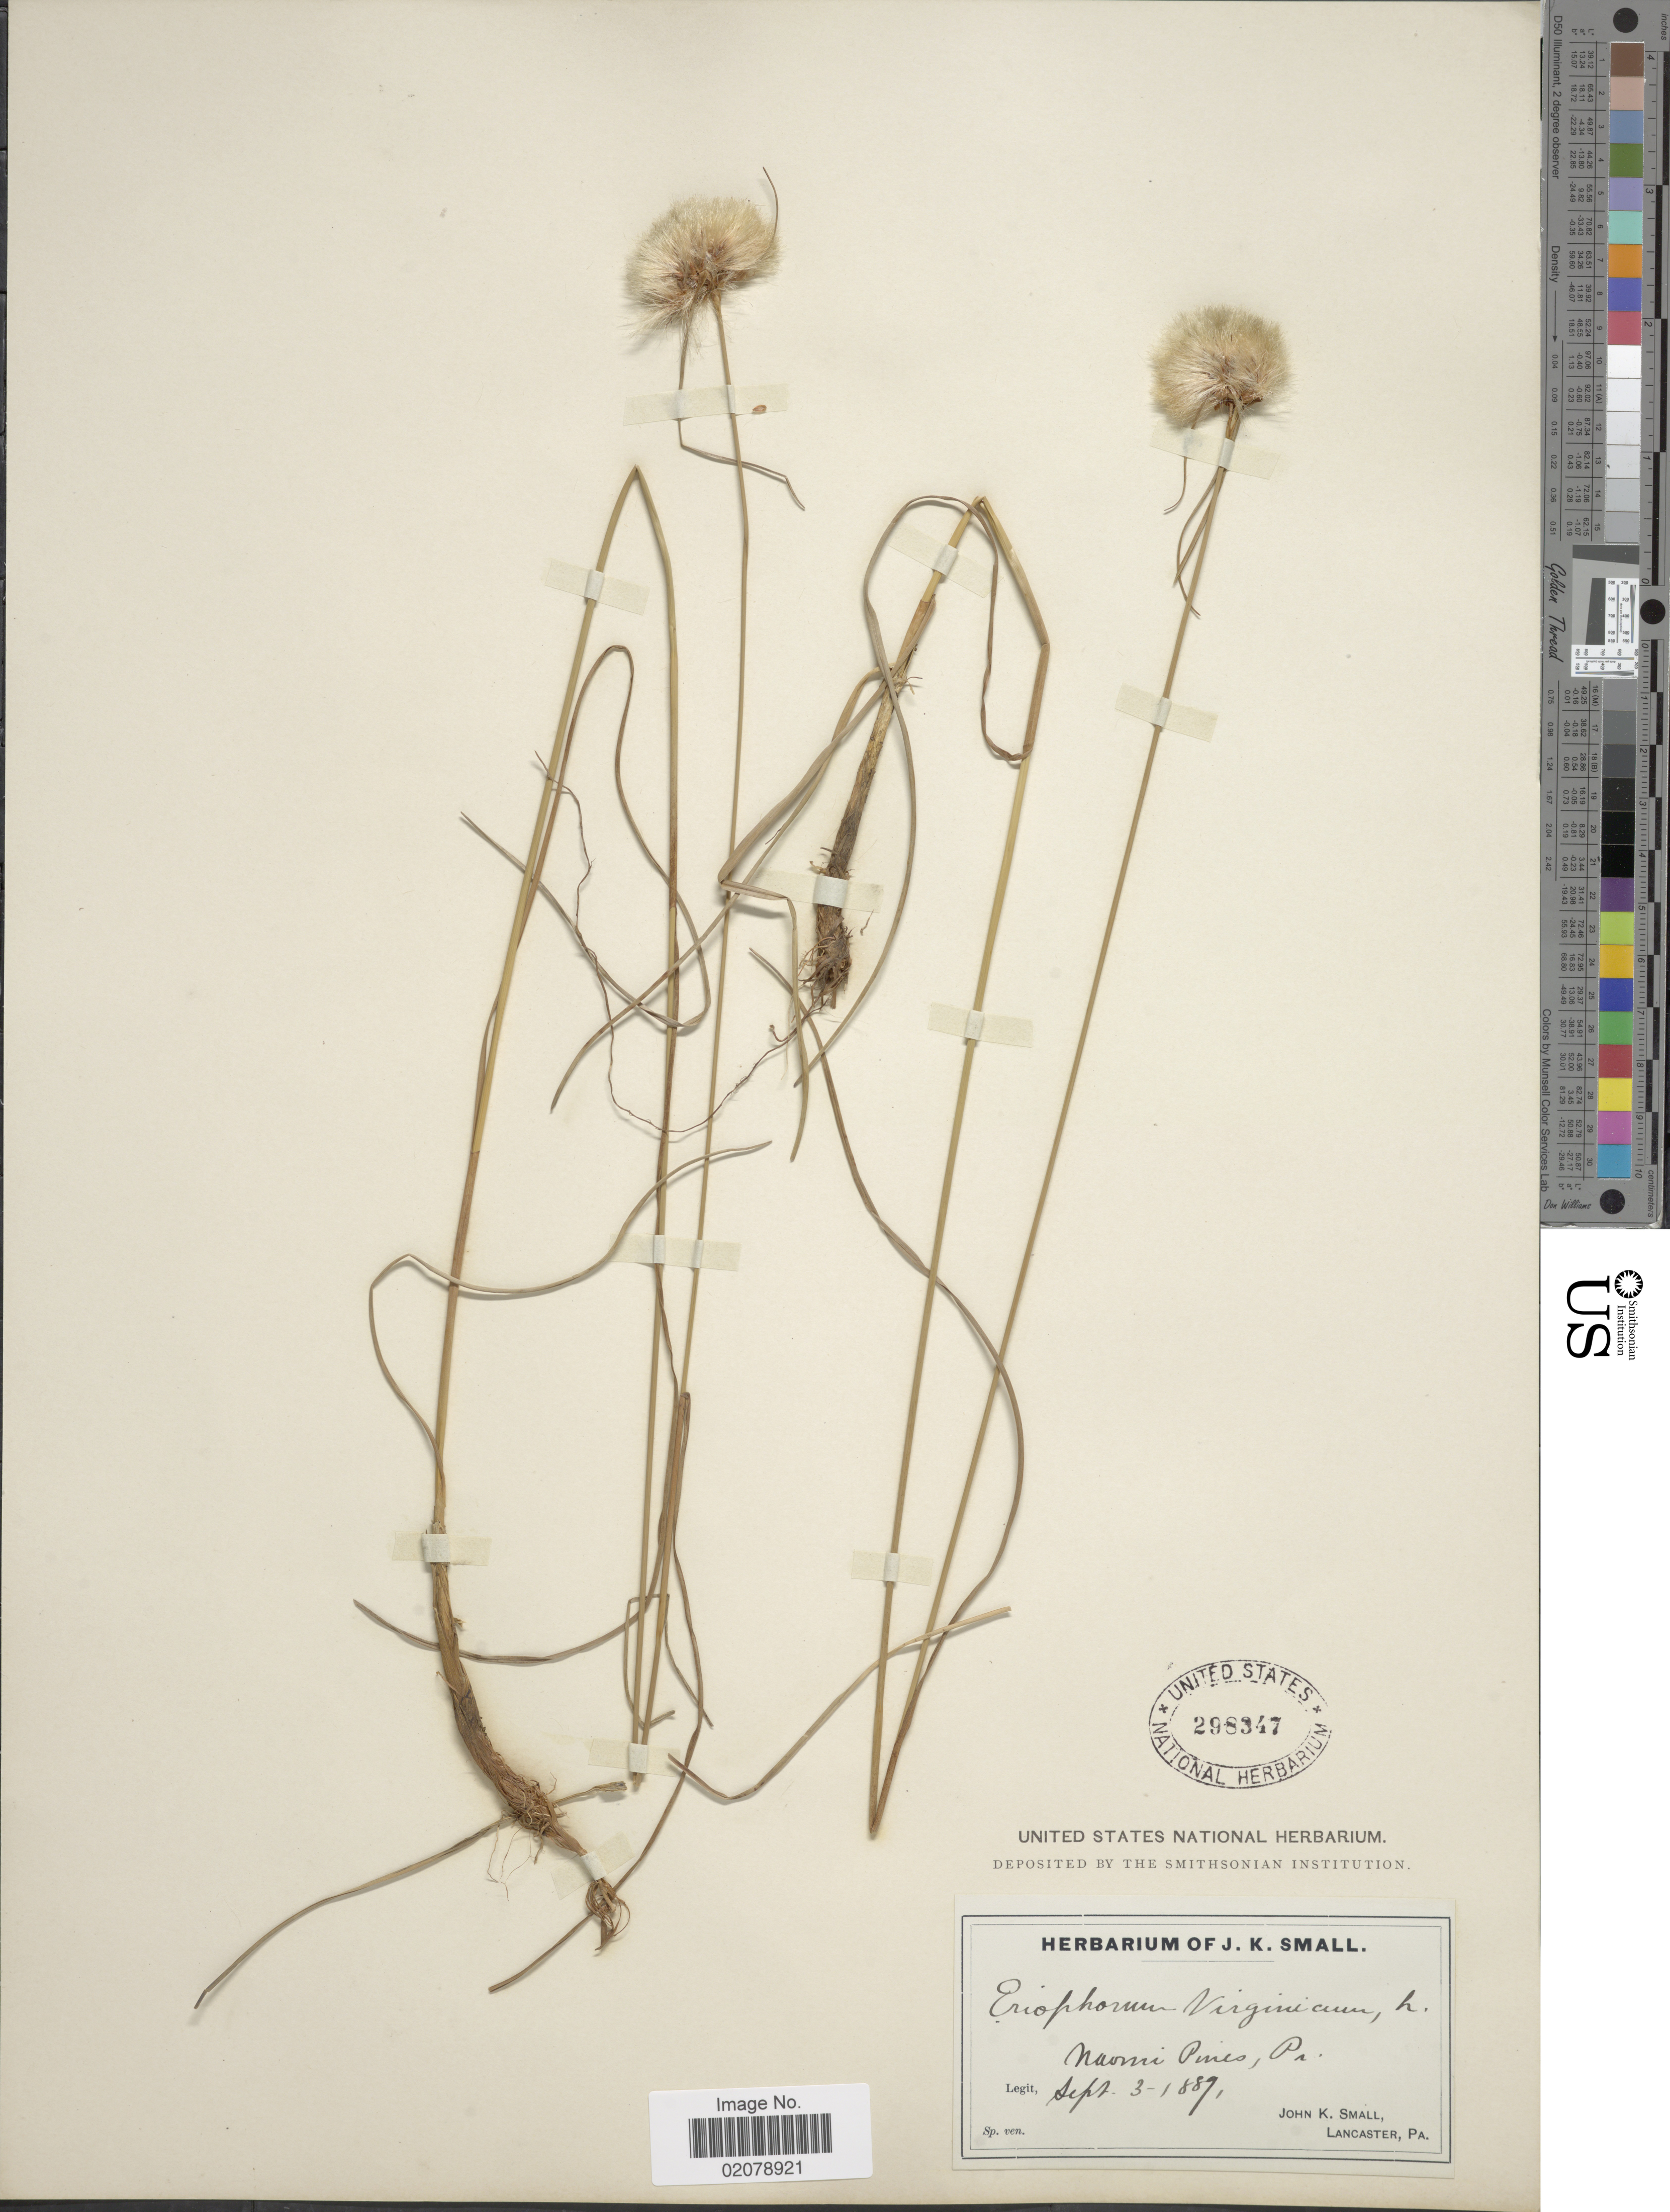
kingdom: Plantae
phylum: Tracheophyta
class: Liliopsida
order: Poales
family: Cyperaceae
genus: Eriophorum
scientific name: Eriophorum virginicum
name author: L.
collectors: J. K. Small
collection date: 1889-09-03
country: United States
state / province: Pennsylvania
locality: Naomi Pines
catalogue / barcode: US 298347